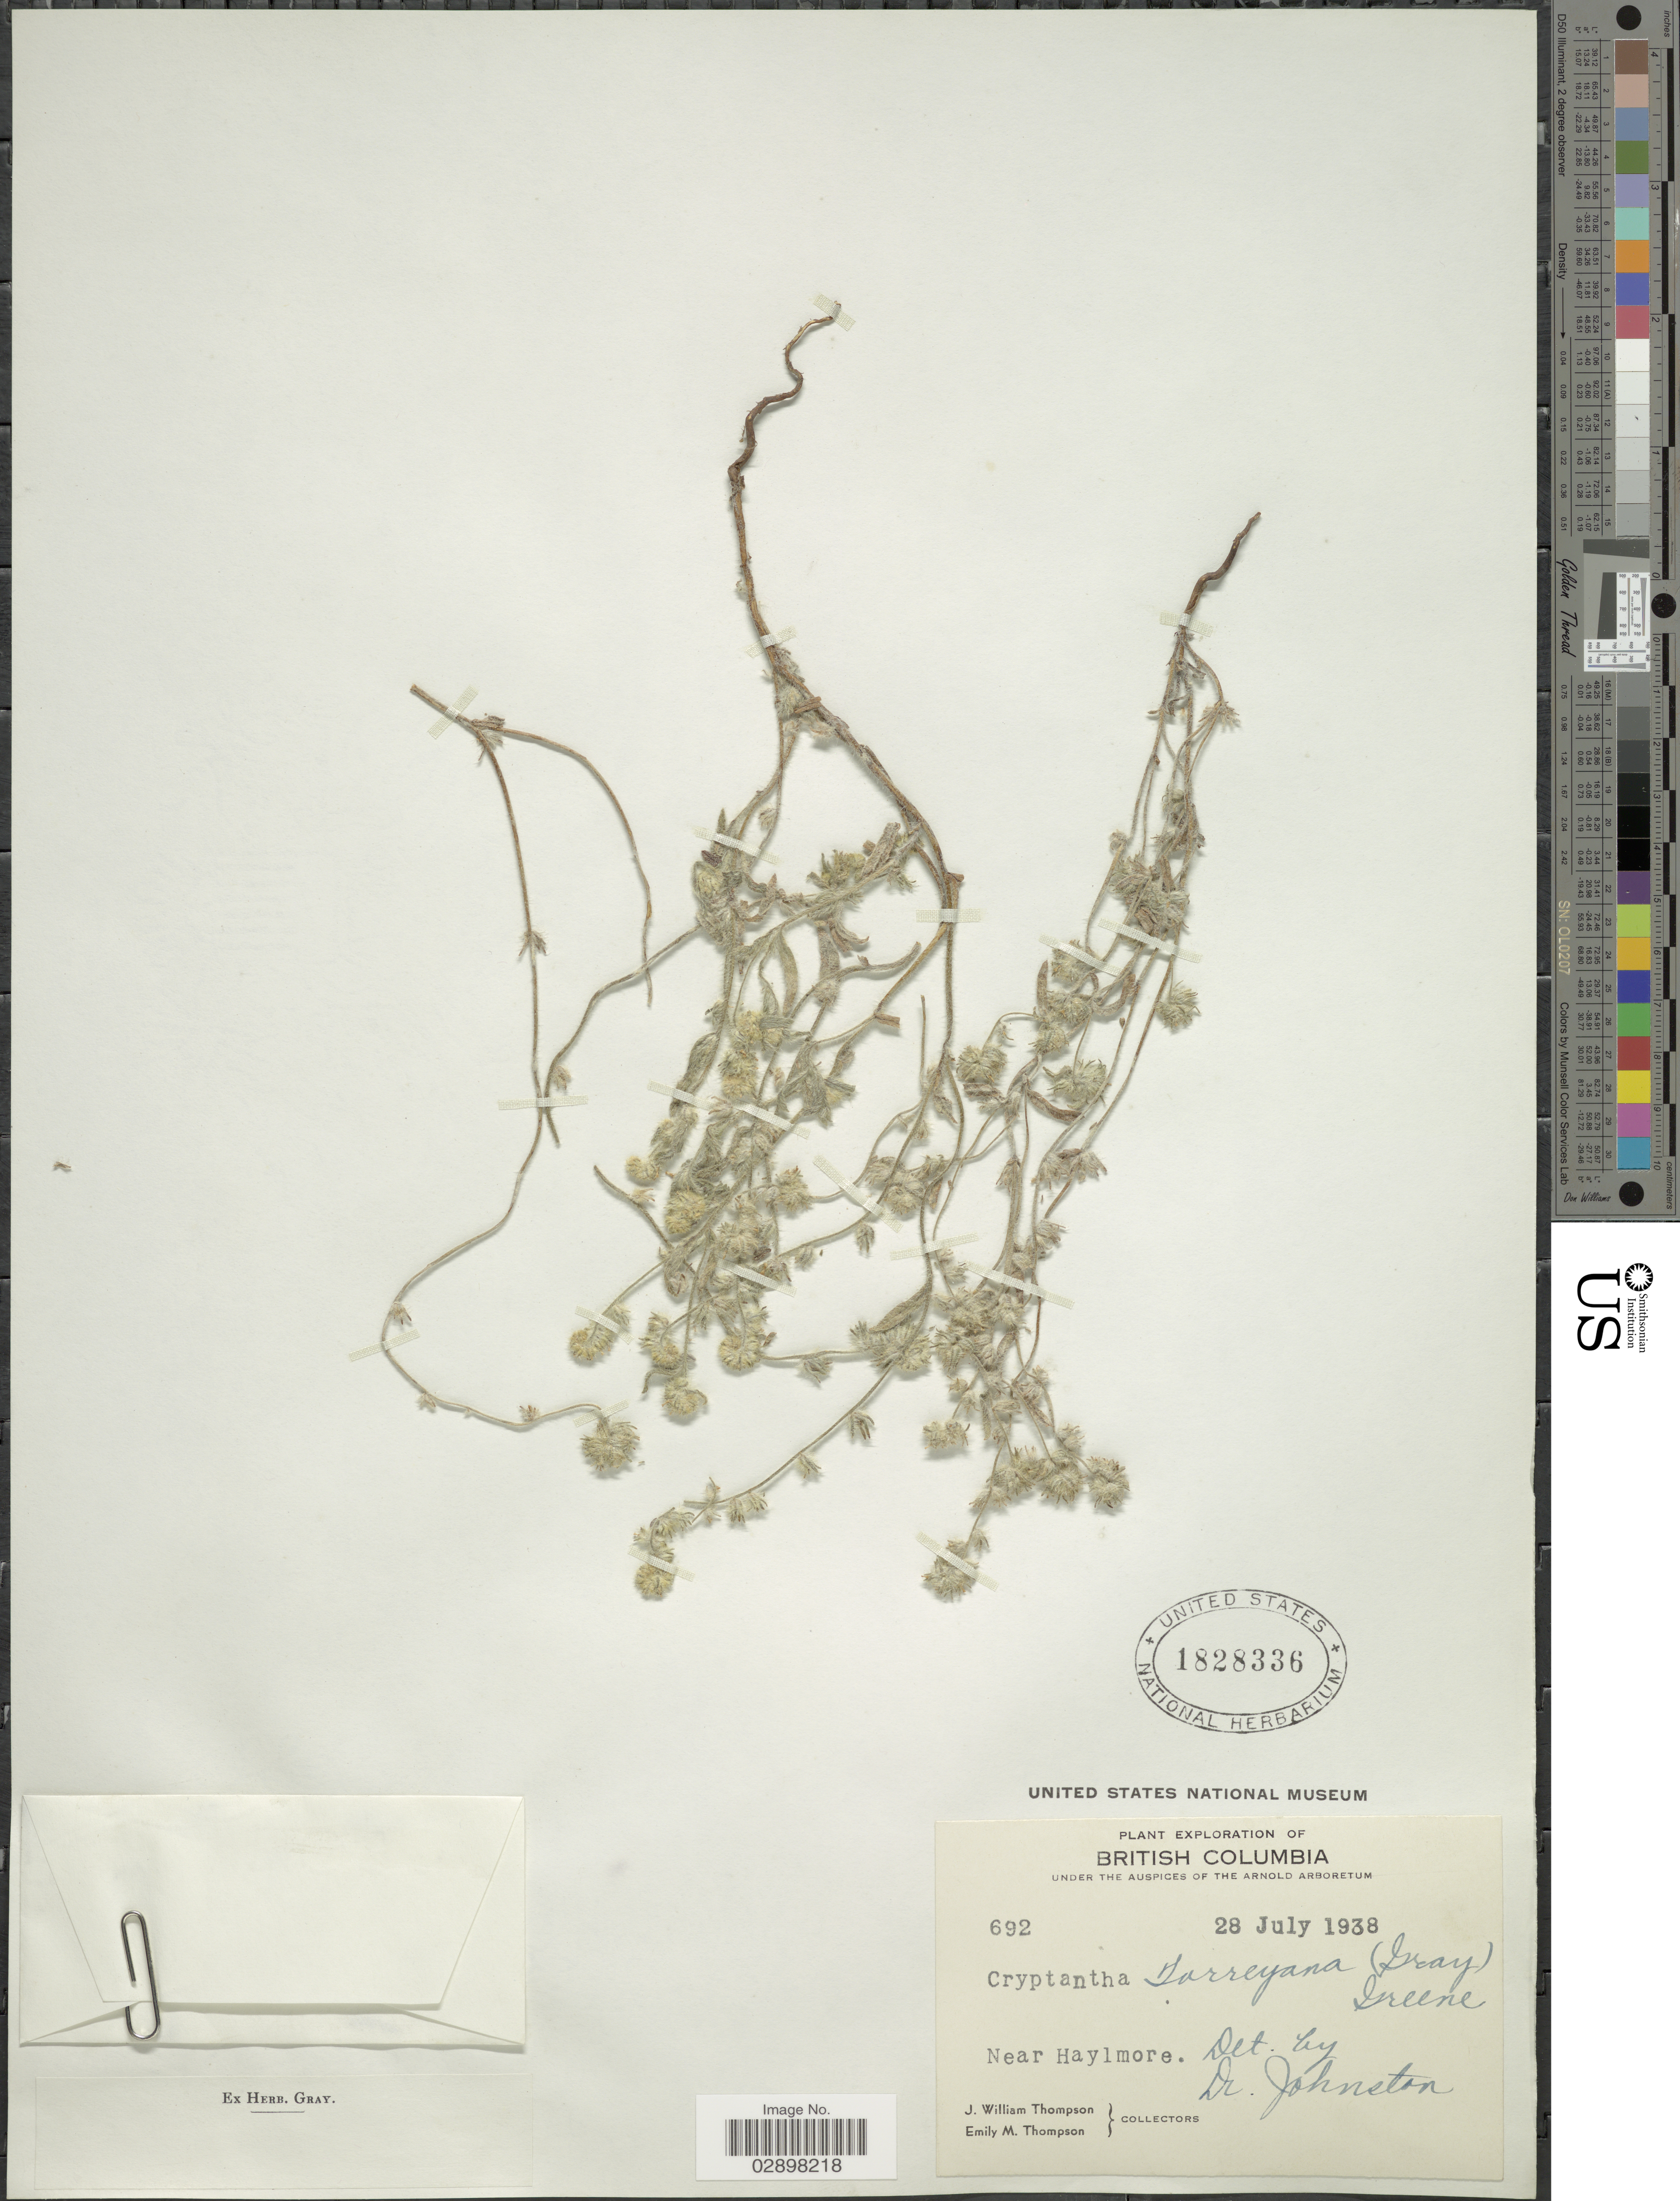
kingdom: Plantae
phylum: Tracheophyta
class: Magnoliopsida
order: Boraginales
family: Boraginaceae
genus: Cryptantha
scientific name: Cryptantha torreyana var. genuina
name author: I.M. Johnst.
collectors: J. W. Thompson & E. M. Thompson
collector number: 692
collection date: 1938-07-28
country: Canada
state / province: British Columbia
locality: Near Haylmore.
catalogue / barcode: US 1828336